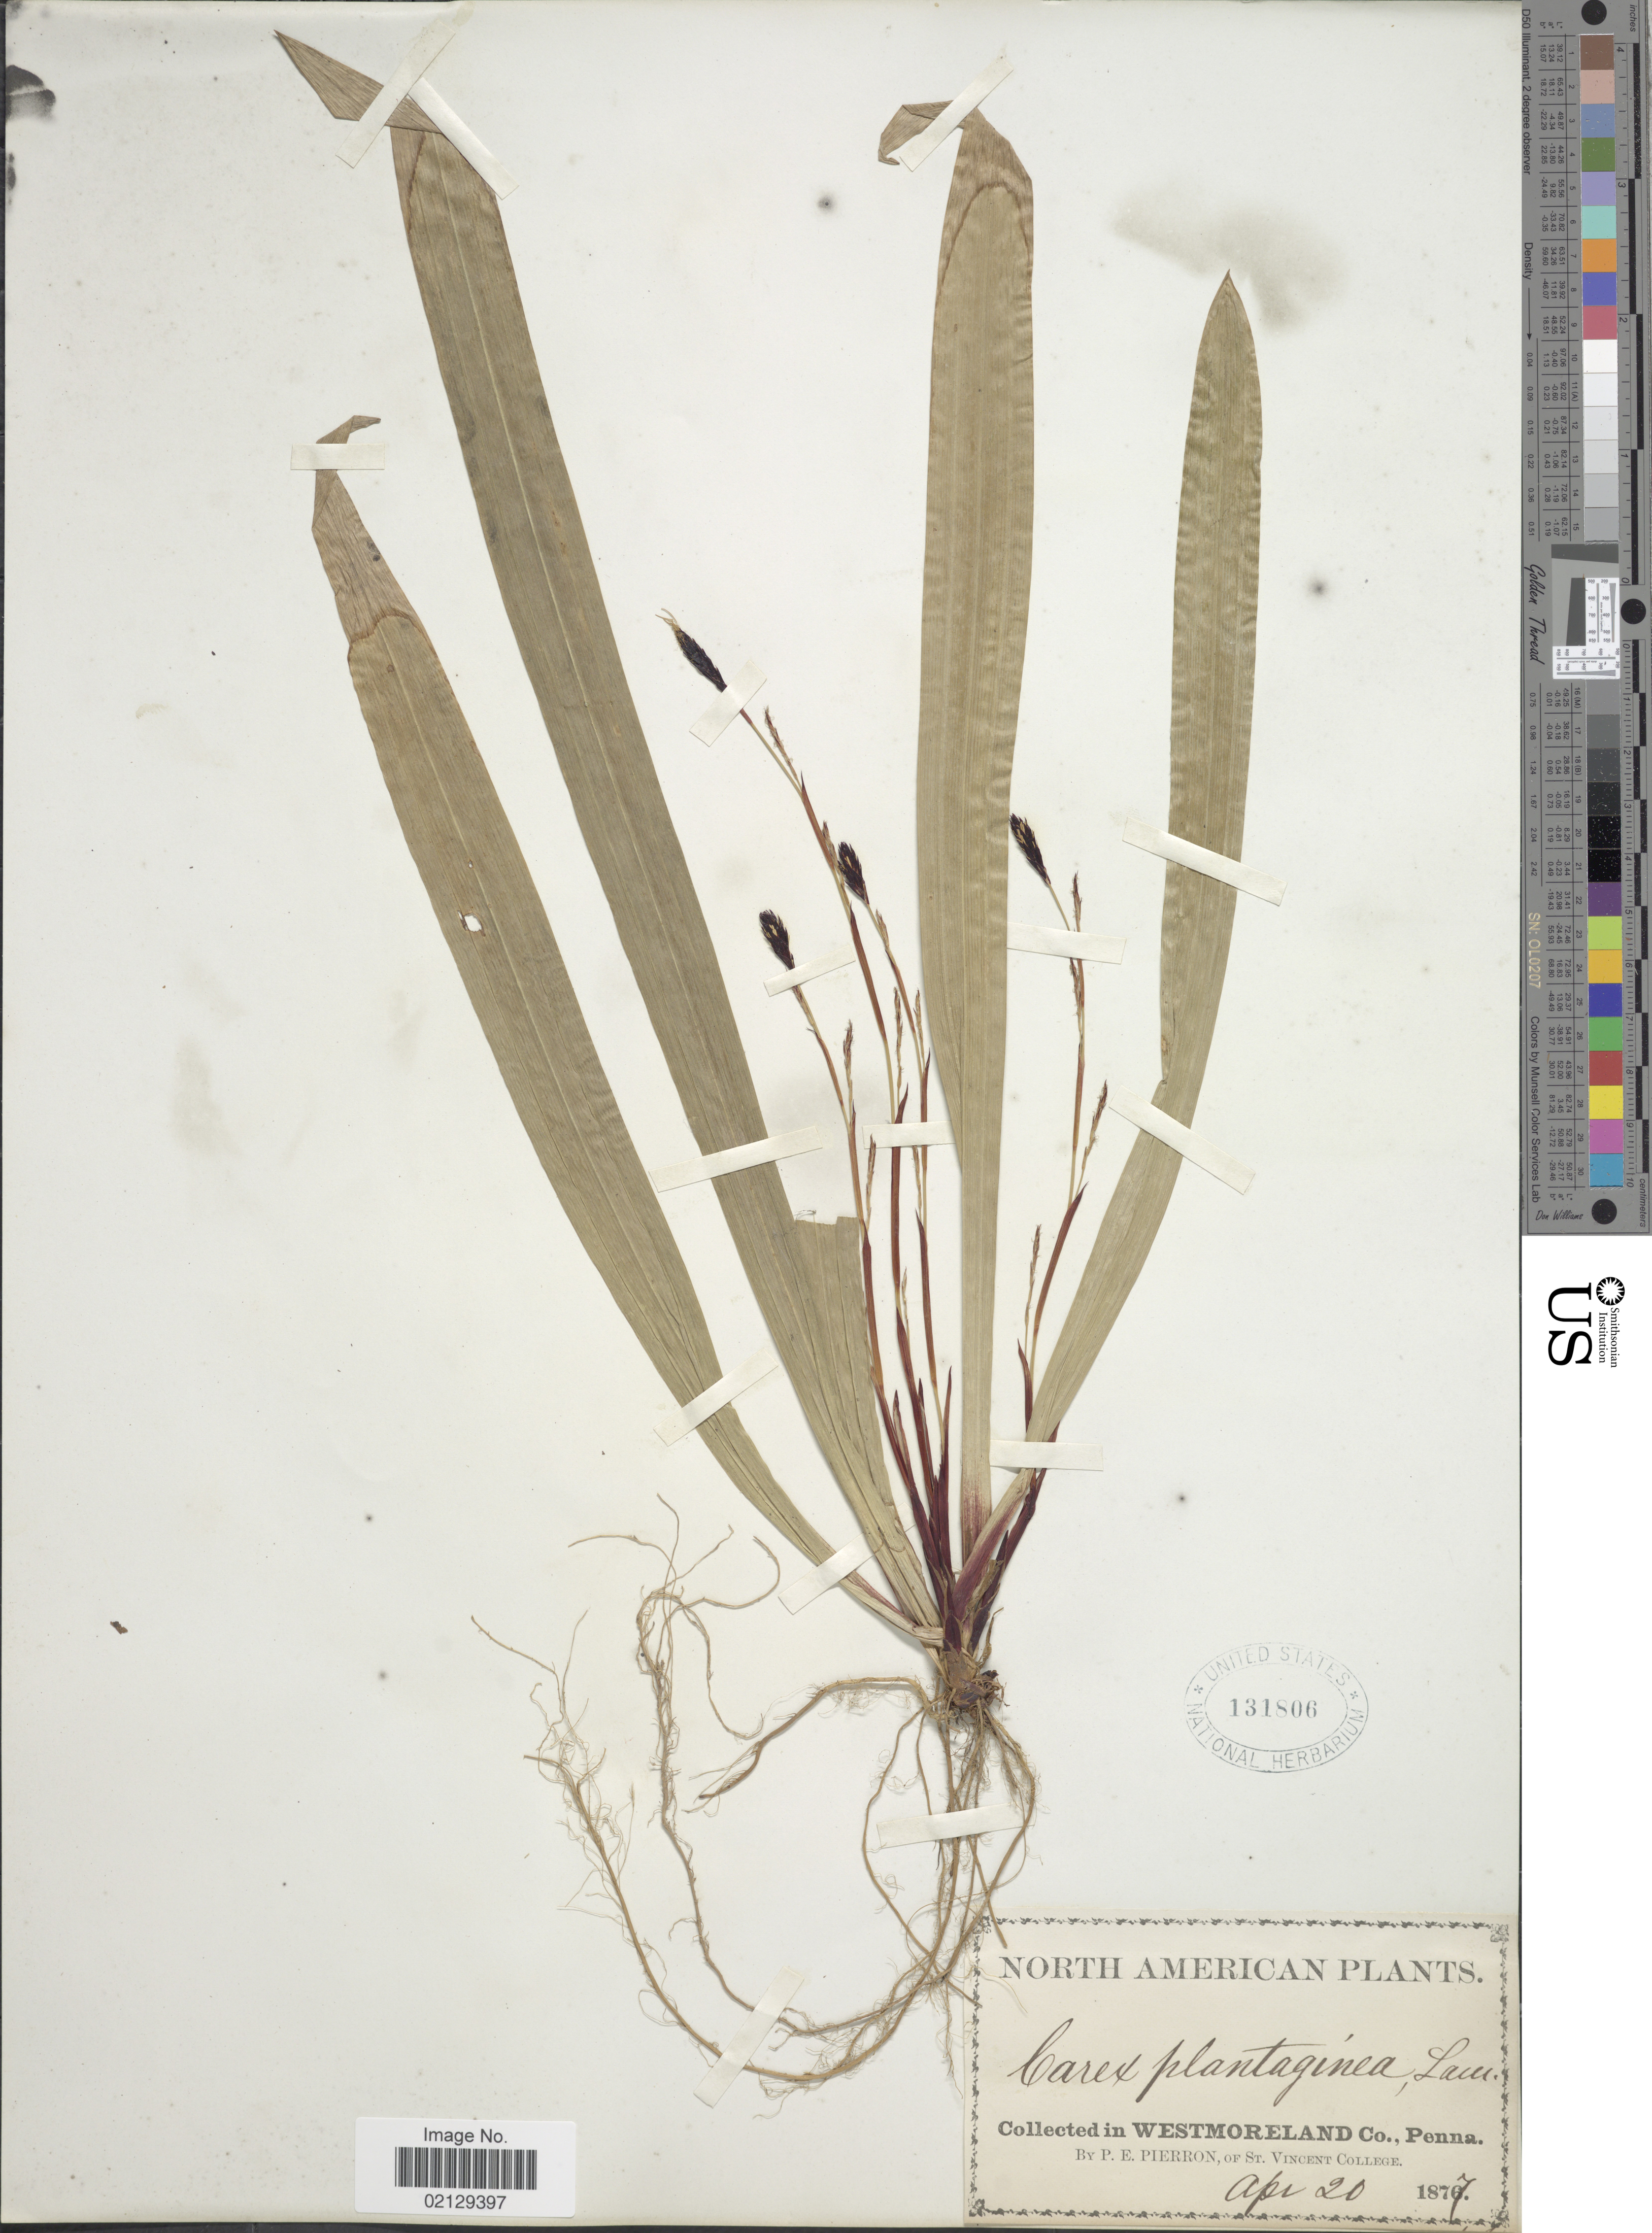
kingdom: Plantae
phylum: Tracheophyta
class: Liliopsida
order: Poales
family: Cyperaceae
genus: Carex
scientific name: Carex plantaginea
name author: Lam.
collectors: P. Pierron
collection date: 1877-04-20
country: United States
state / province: Pennsylvania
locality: In Westmoreland Co., Penna.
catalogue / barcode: US 131806